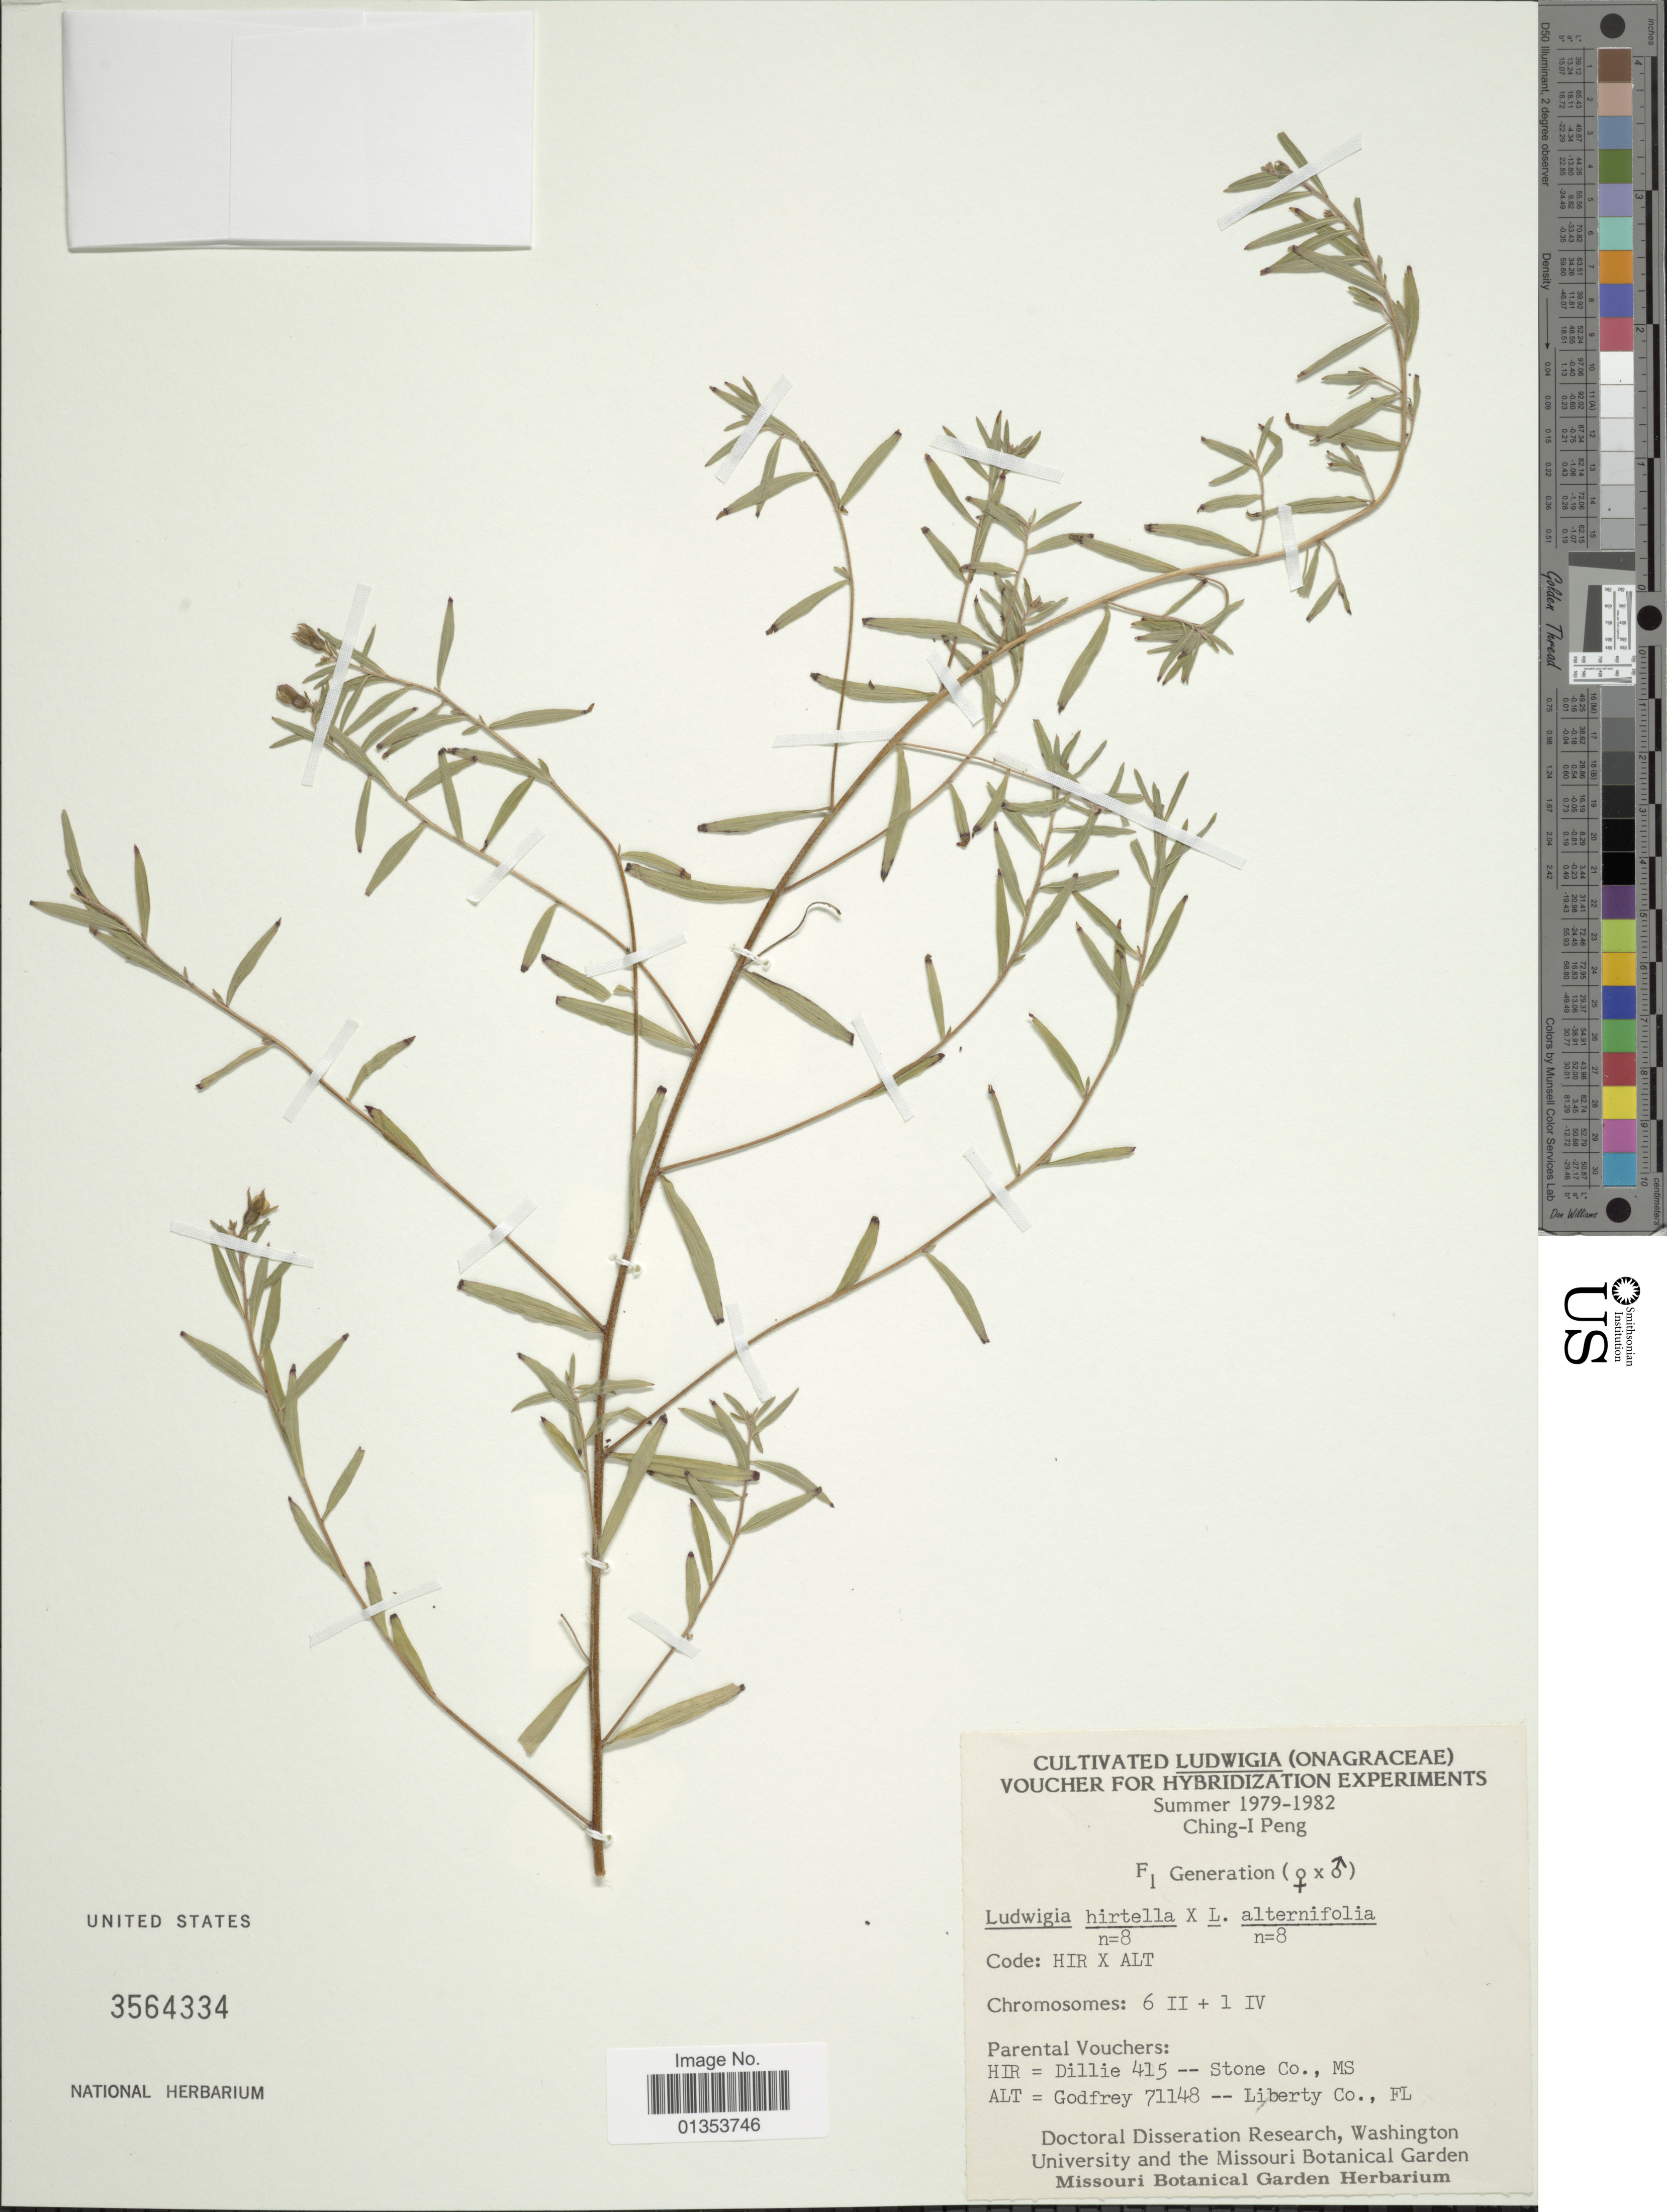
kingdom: Plantae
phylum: Tracheophyta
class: Magnoliopsida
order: Myrtales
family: Onagraceae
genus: Ludwigia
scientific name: Ludwigia hirtella x L. alternifolia L.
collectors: C.-I Peng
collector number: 415*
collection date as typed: Summer 1979 - 1982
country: United States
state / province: Missouri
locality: Cultivated at Missouri Botanical Garden Herbarium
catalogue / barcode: US 3564334